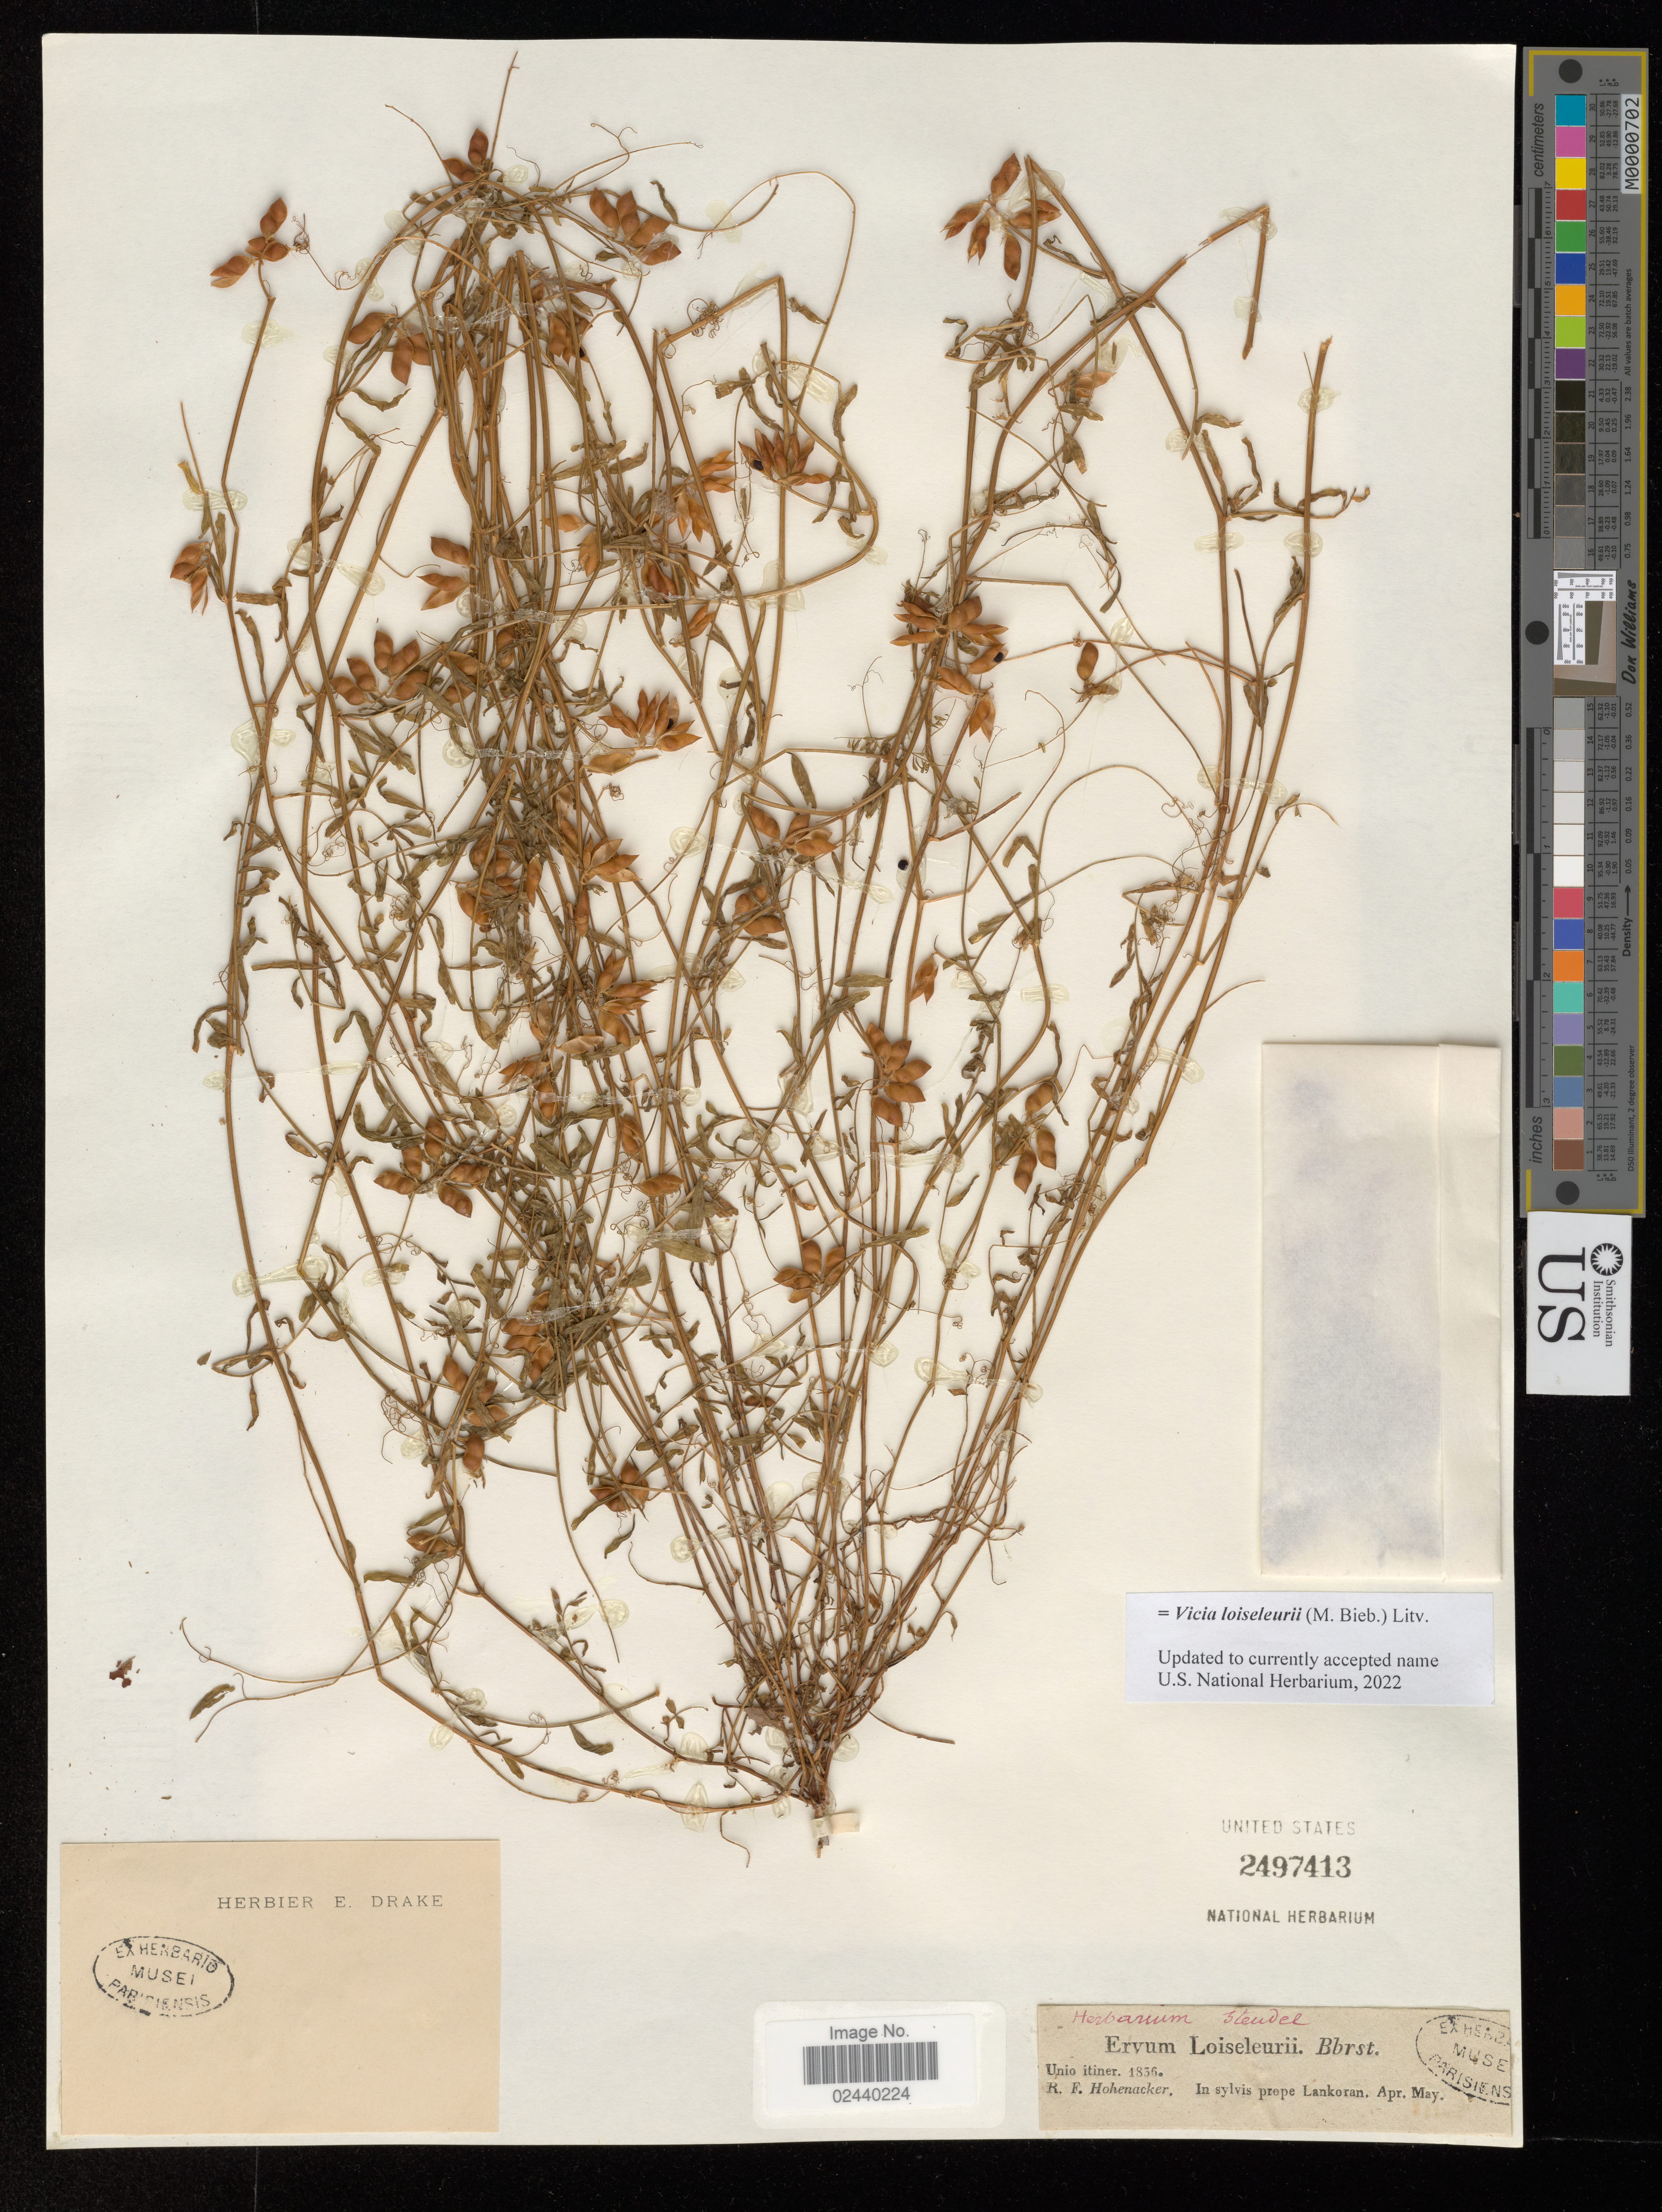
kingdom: Plantae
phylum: Tracheophyta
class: Magnoliopsida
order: Fabales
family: Fabaceae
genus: Vicia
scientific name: Vicia loiseleurii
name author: (M. Bieb.) Litv.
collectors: R. F. Hohenacker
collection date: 1836-04/1836-05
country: Azerbaijan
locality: In sylvis prope Lankoran.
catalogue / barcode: US 2497413